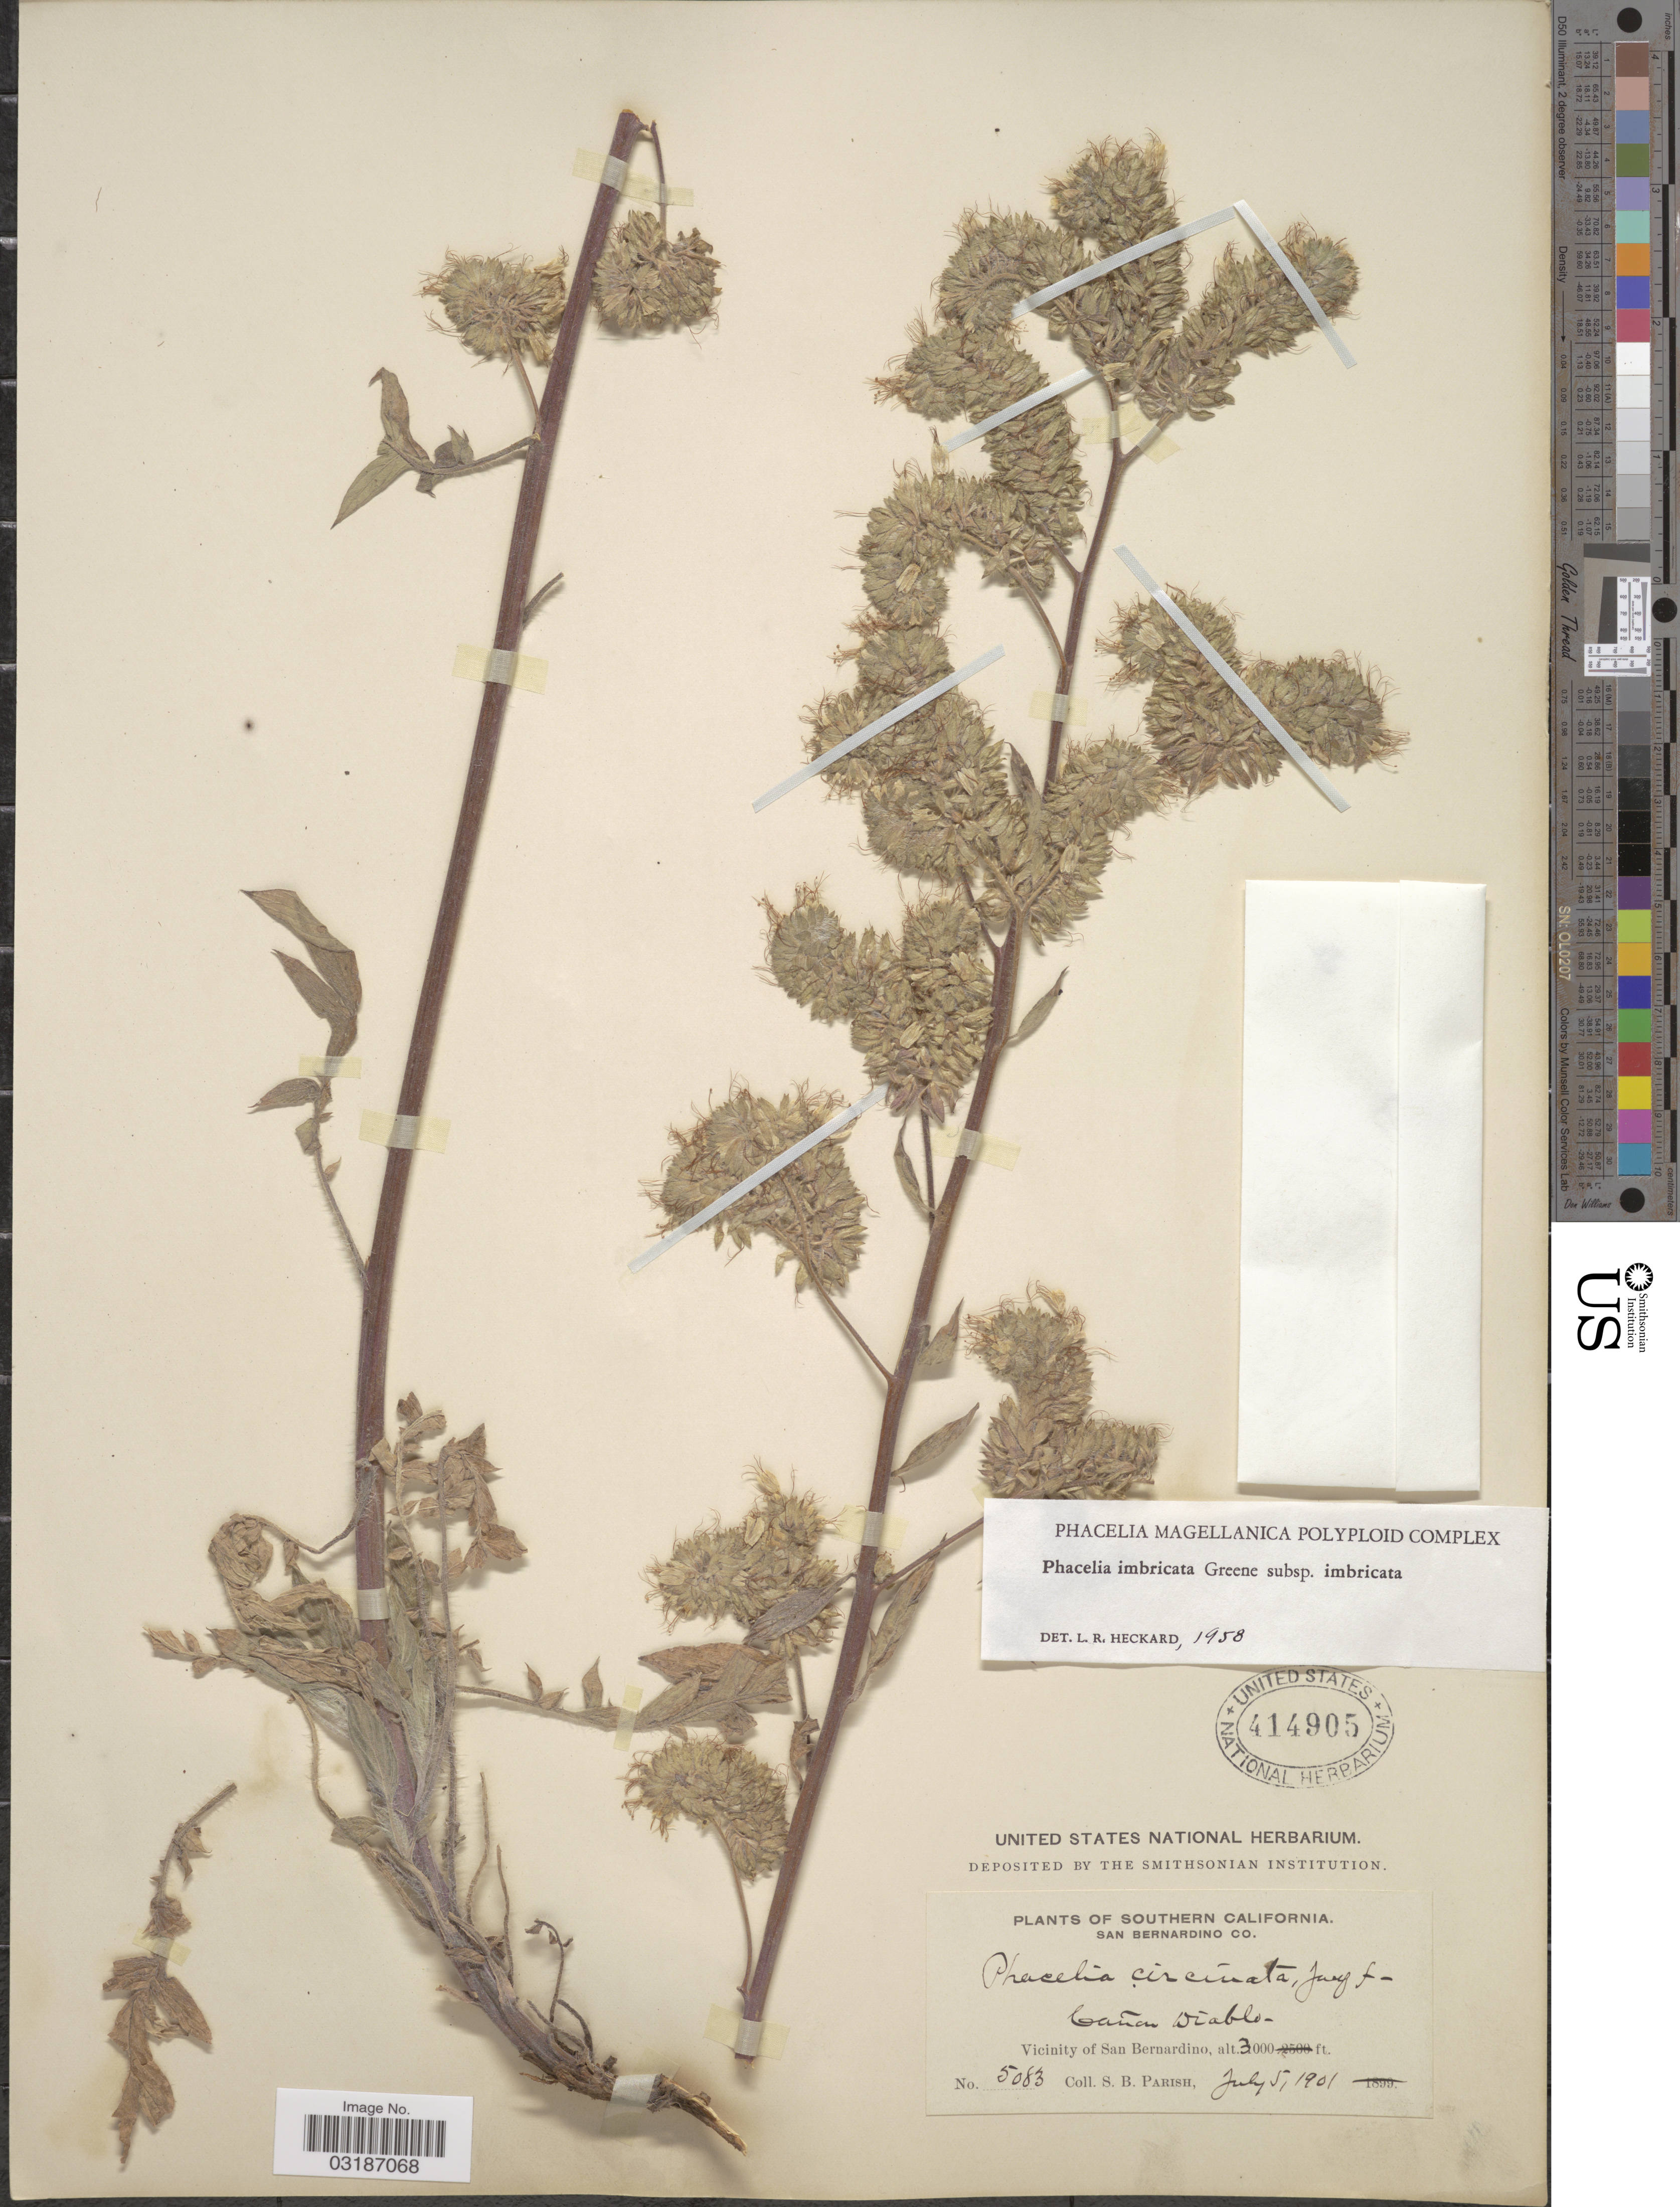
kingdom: Plantae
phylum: Tracheophyta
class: Magnoliopsida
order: Boraginales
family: Hydrophyllaceae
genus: Phacelia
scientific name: Phacelia imbricata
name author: Greene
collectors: S. B. Parish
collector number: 5083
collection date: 1901-07-05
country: United States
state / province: California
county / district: San Bernardino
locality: Southern California. San Bernardino Co. Cañon Diablo. Vicinity of San Bernardino.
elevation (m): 914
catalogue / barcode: US 414905